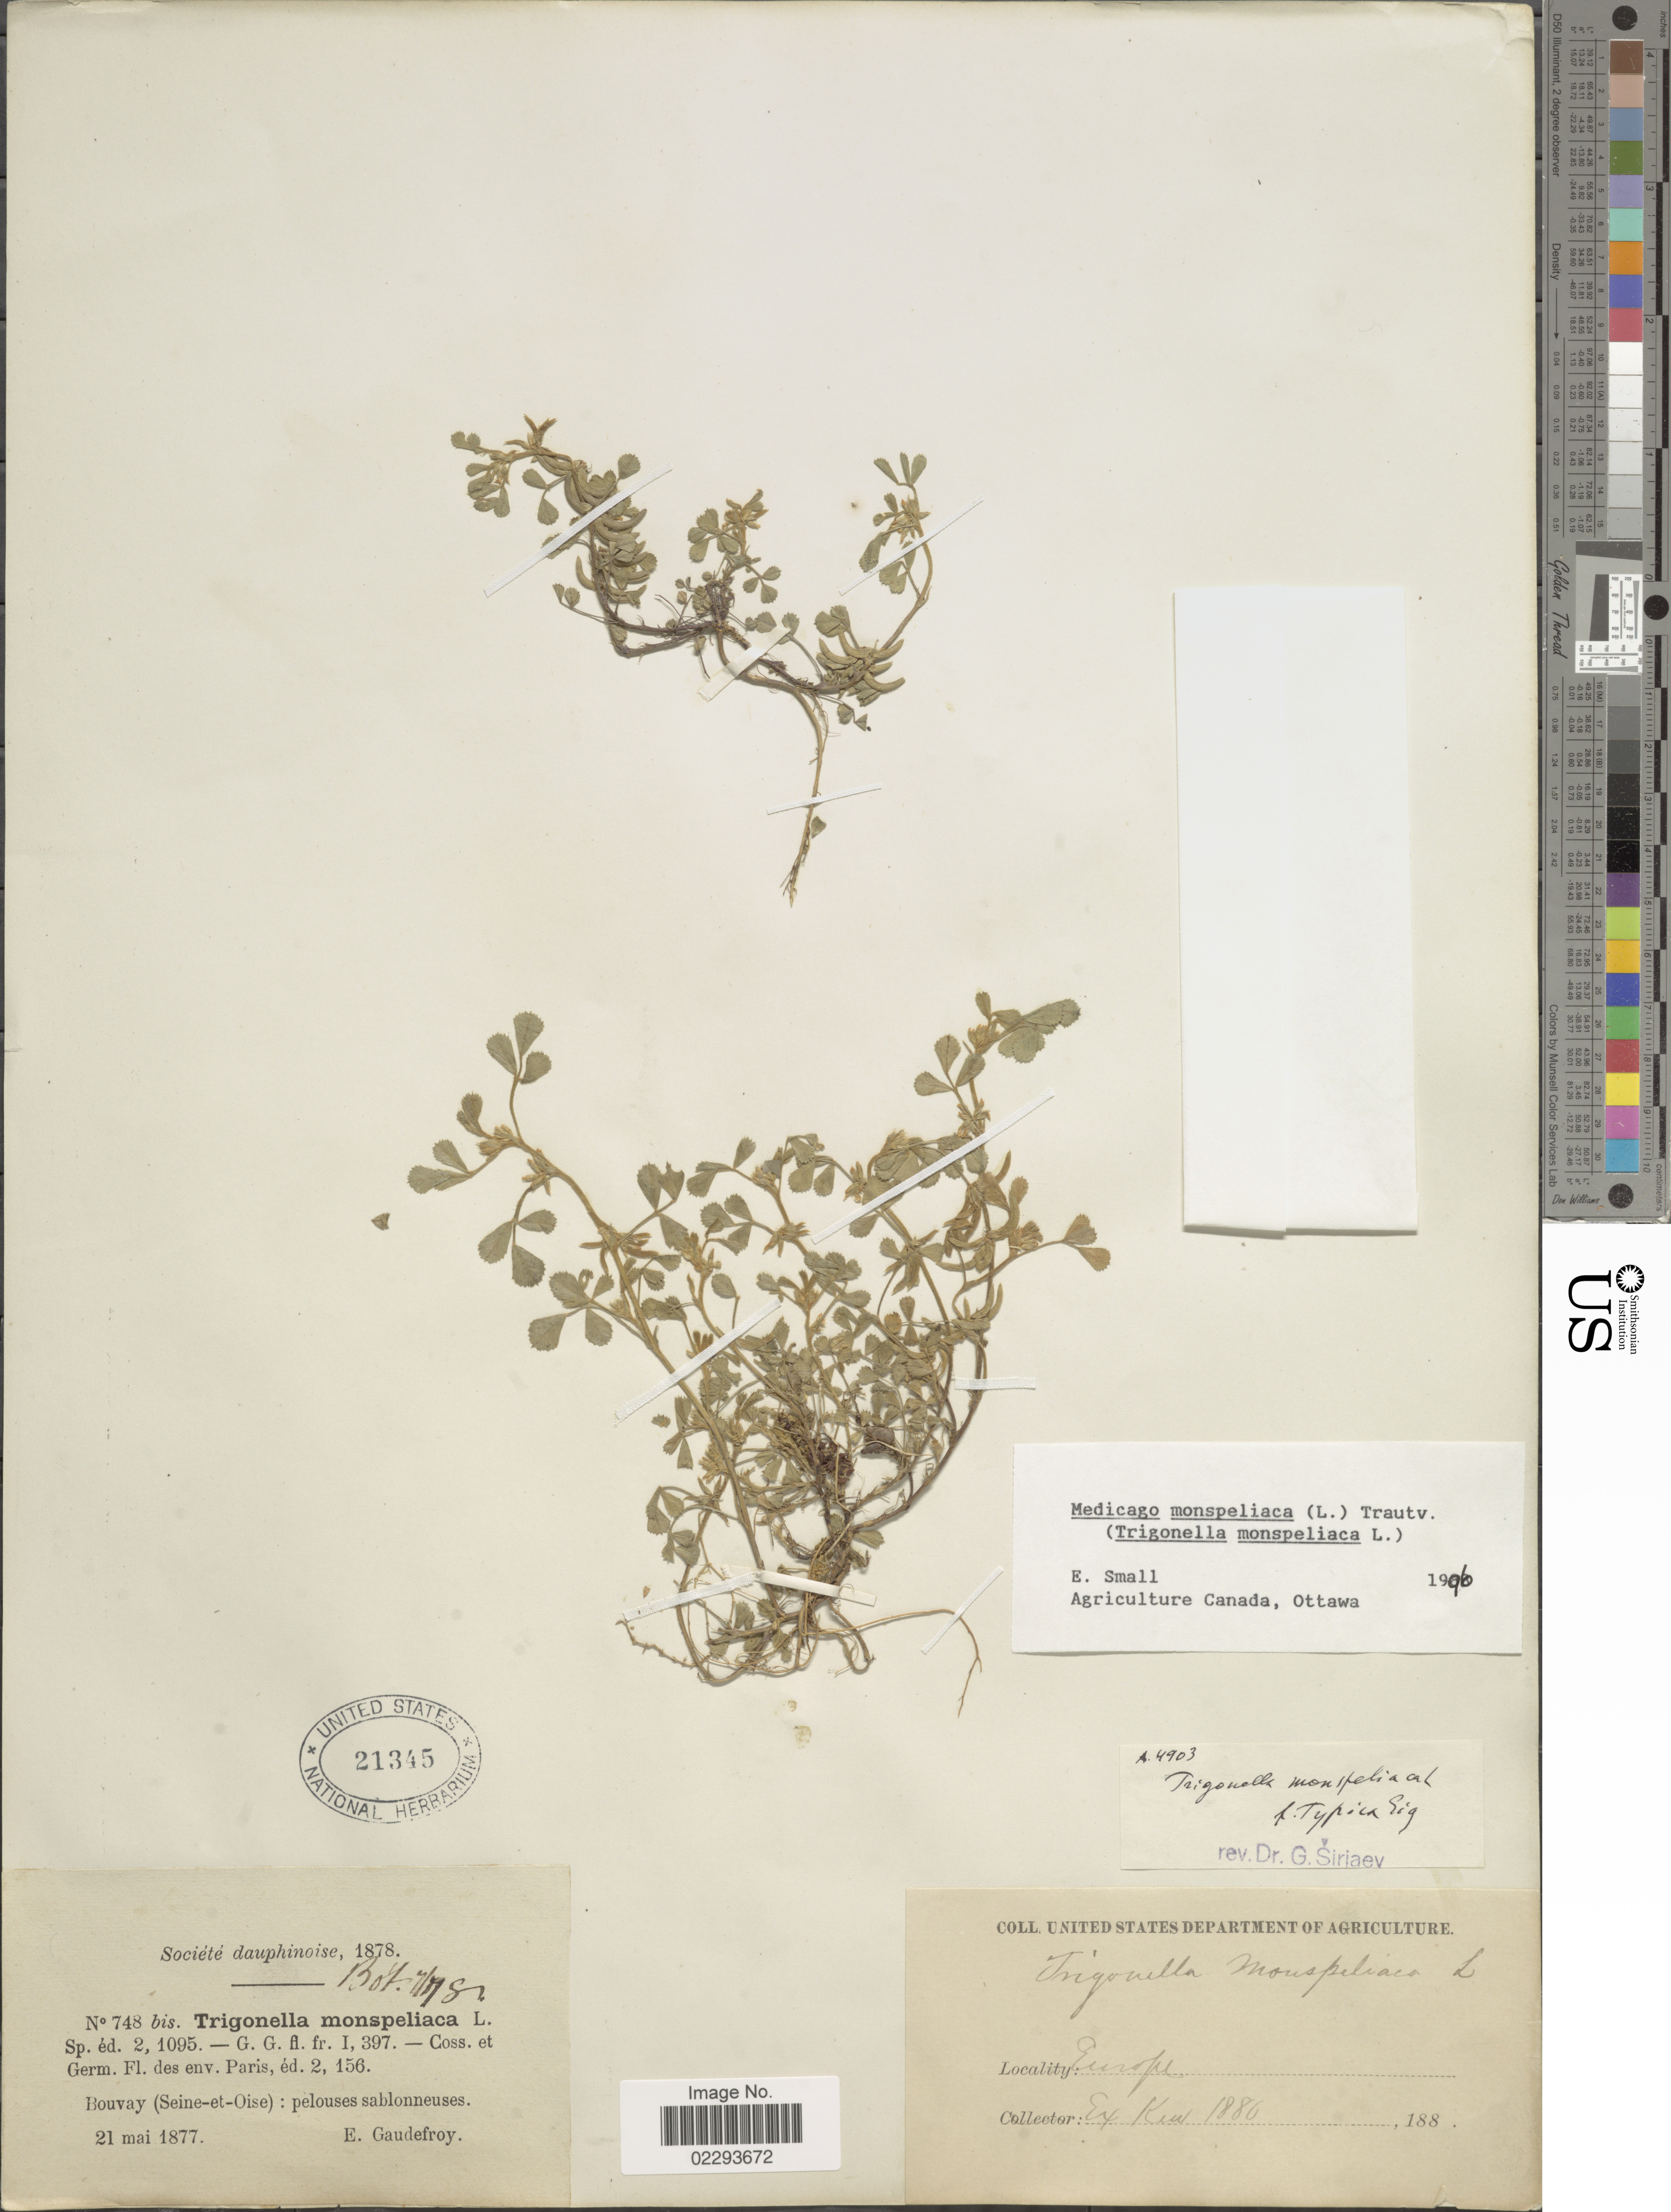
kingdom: Plantae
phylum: Tracheophyta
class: Magnoliopsida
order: Fabales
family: Fabaceae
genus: Medicago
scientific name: Medicago monspeliaca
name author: (L.) Trautv.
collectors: E. Gaudefroy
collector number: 748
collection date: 1877-05-21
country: France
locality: Bouvay (Seine-et-Oise): pelouses sablonneuses.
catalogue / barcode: US 21345